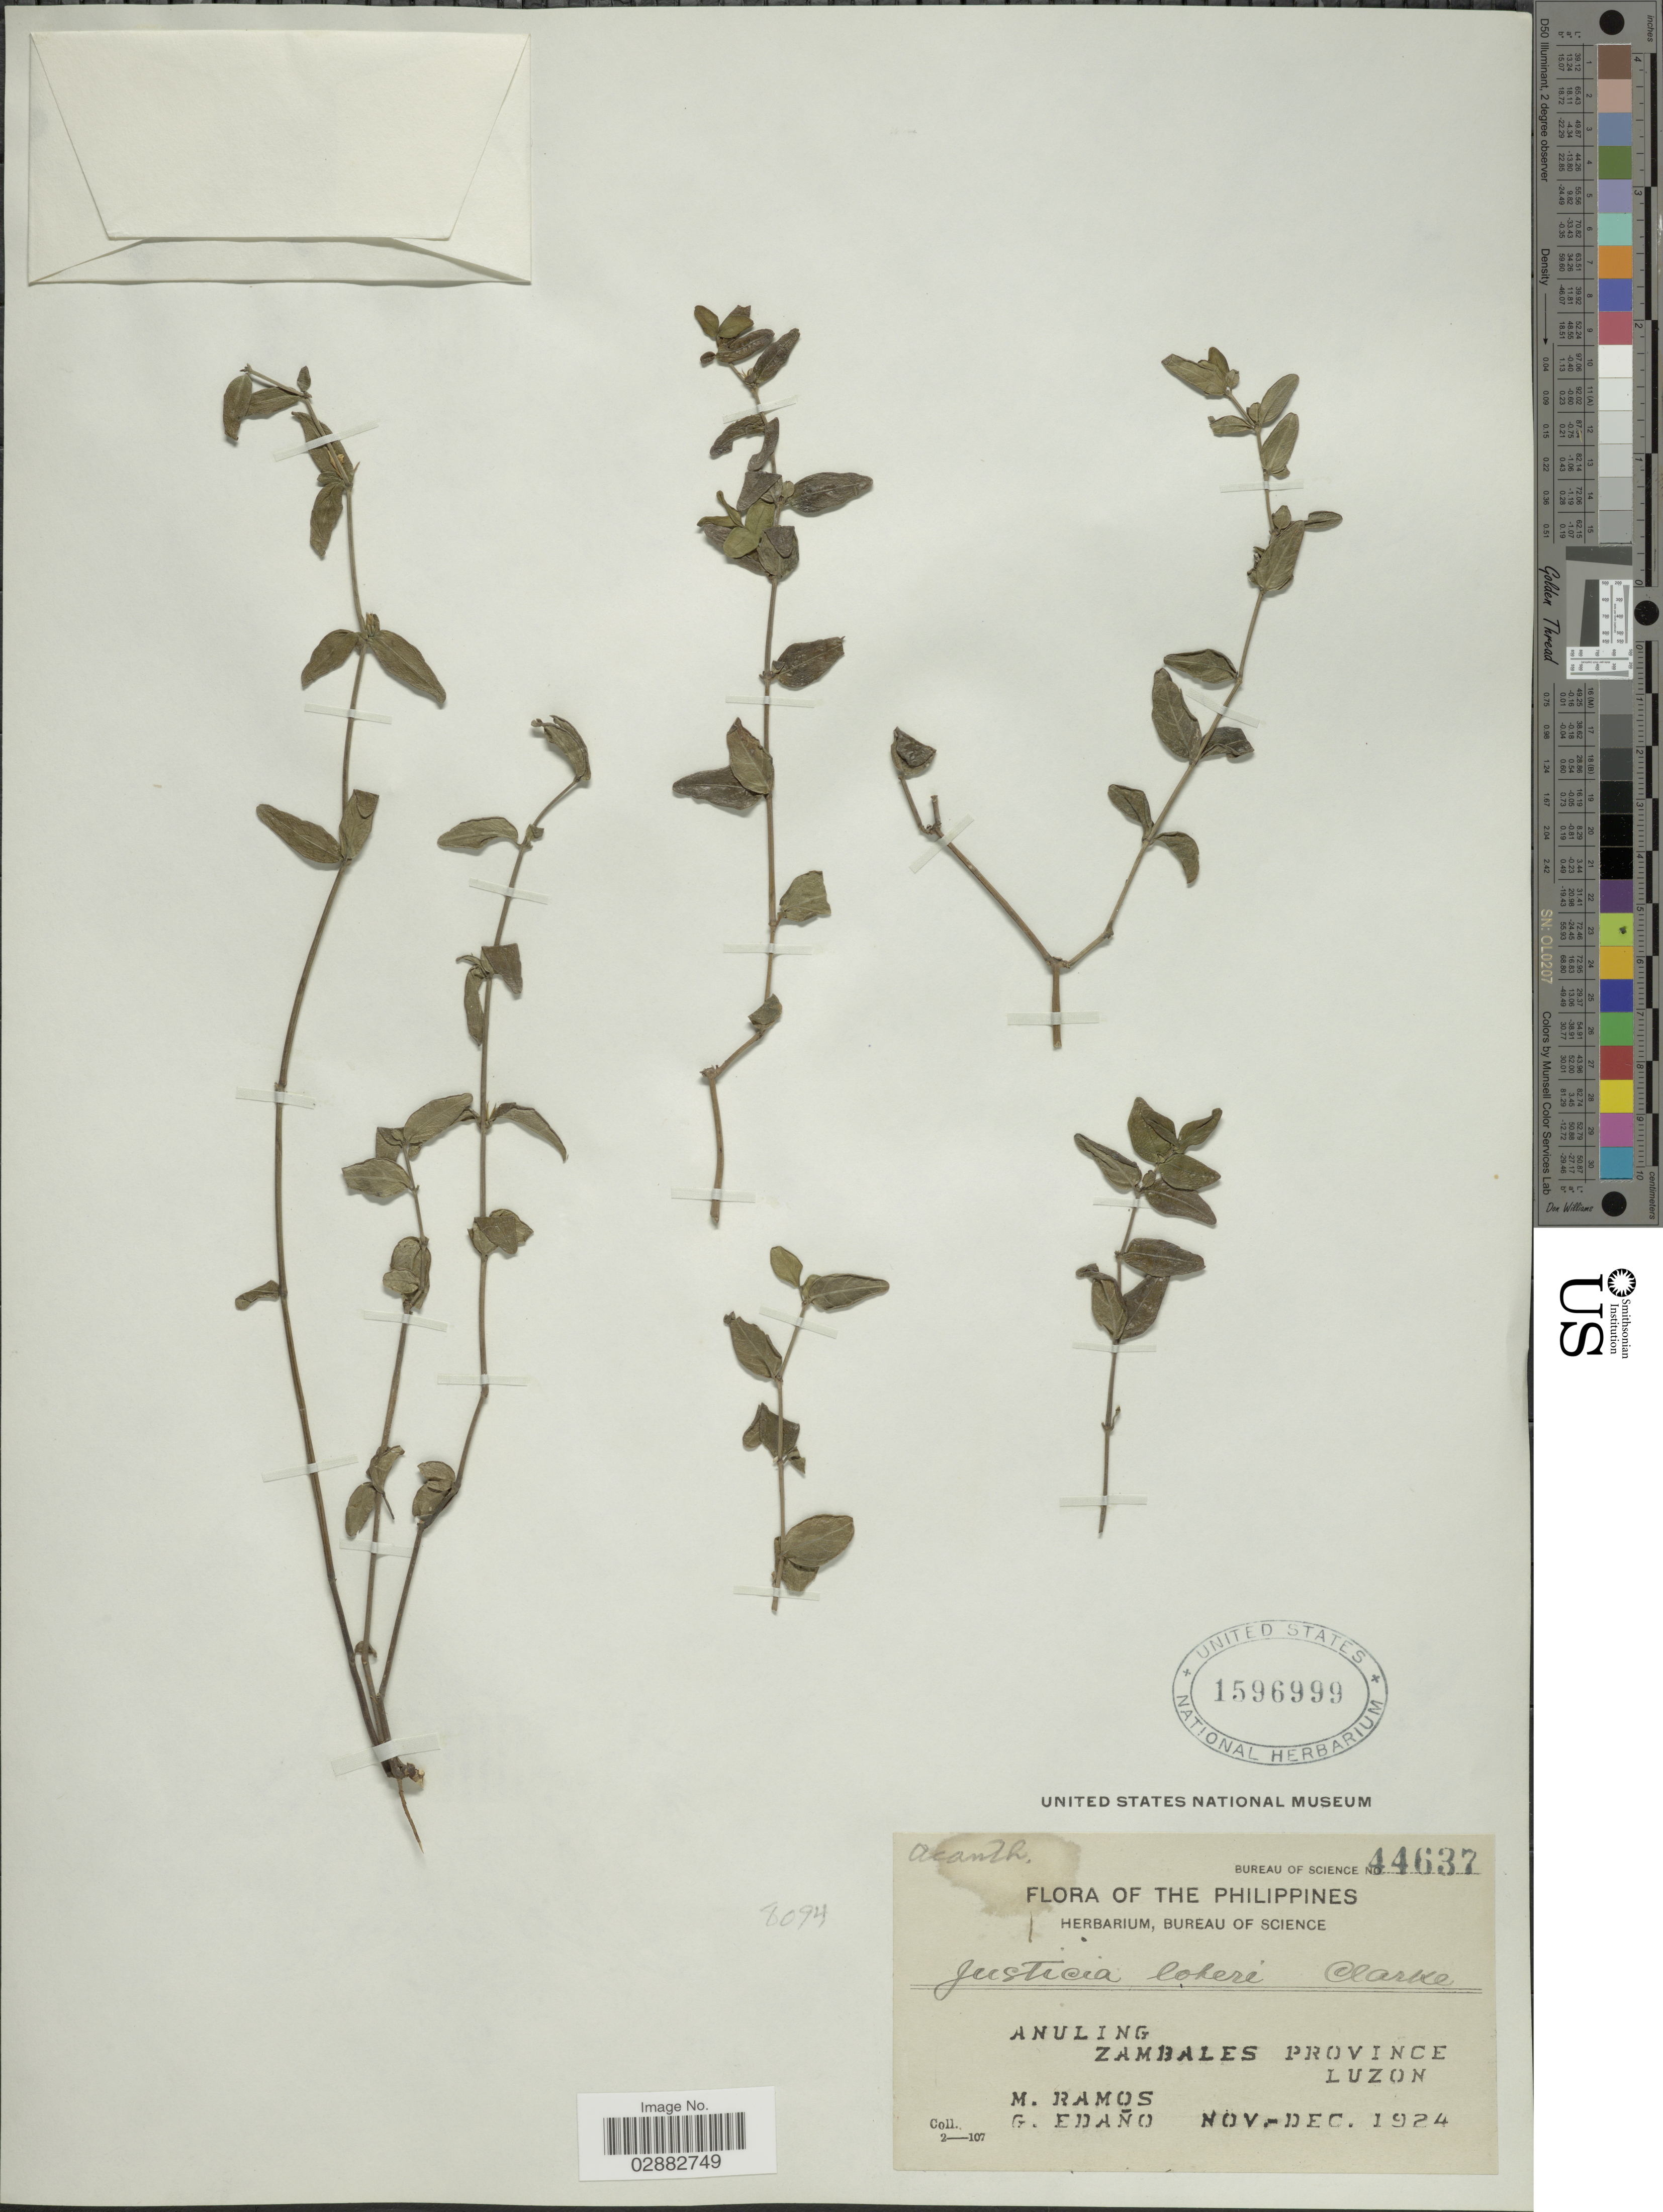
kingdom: Plantae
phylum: Tracheophyta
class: Magnoliopsida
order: Lamiales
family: Acanthaceae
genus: Justicia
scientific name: Justicia loheri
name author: C.B. Clarke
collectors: M. Ramos & G. Edaño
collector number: Bureau of Science 44637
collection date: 1924-11/1924-12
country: Philippines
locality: Anuling, Zambales Province, Luzon.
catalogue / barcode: US 1596999